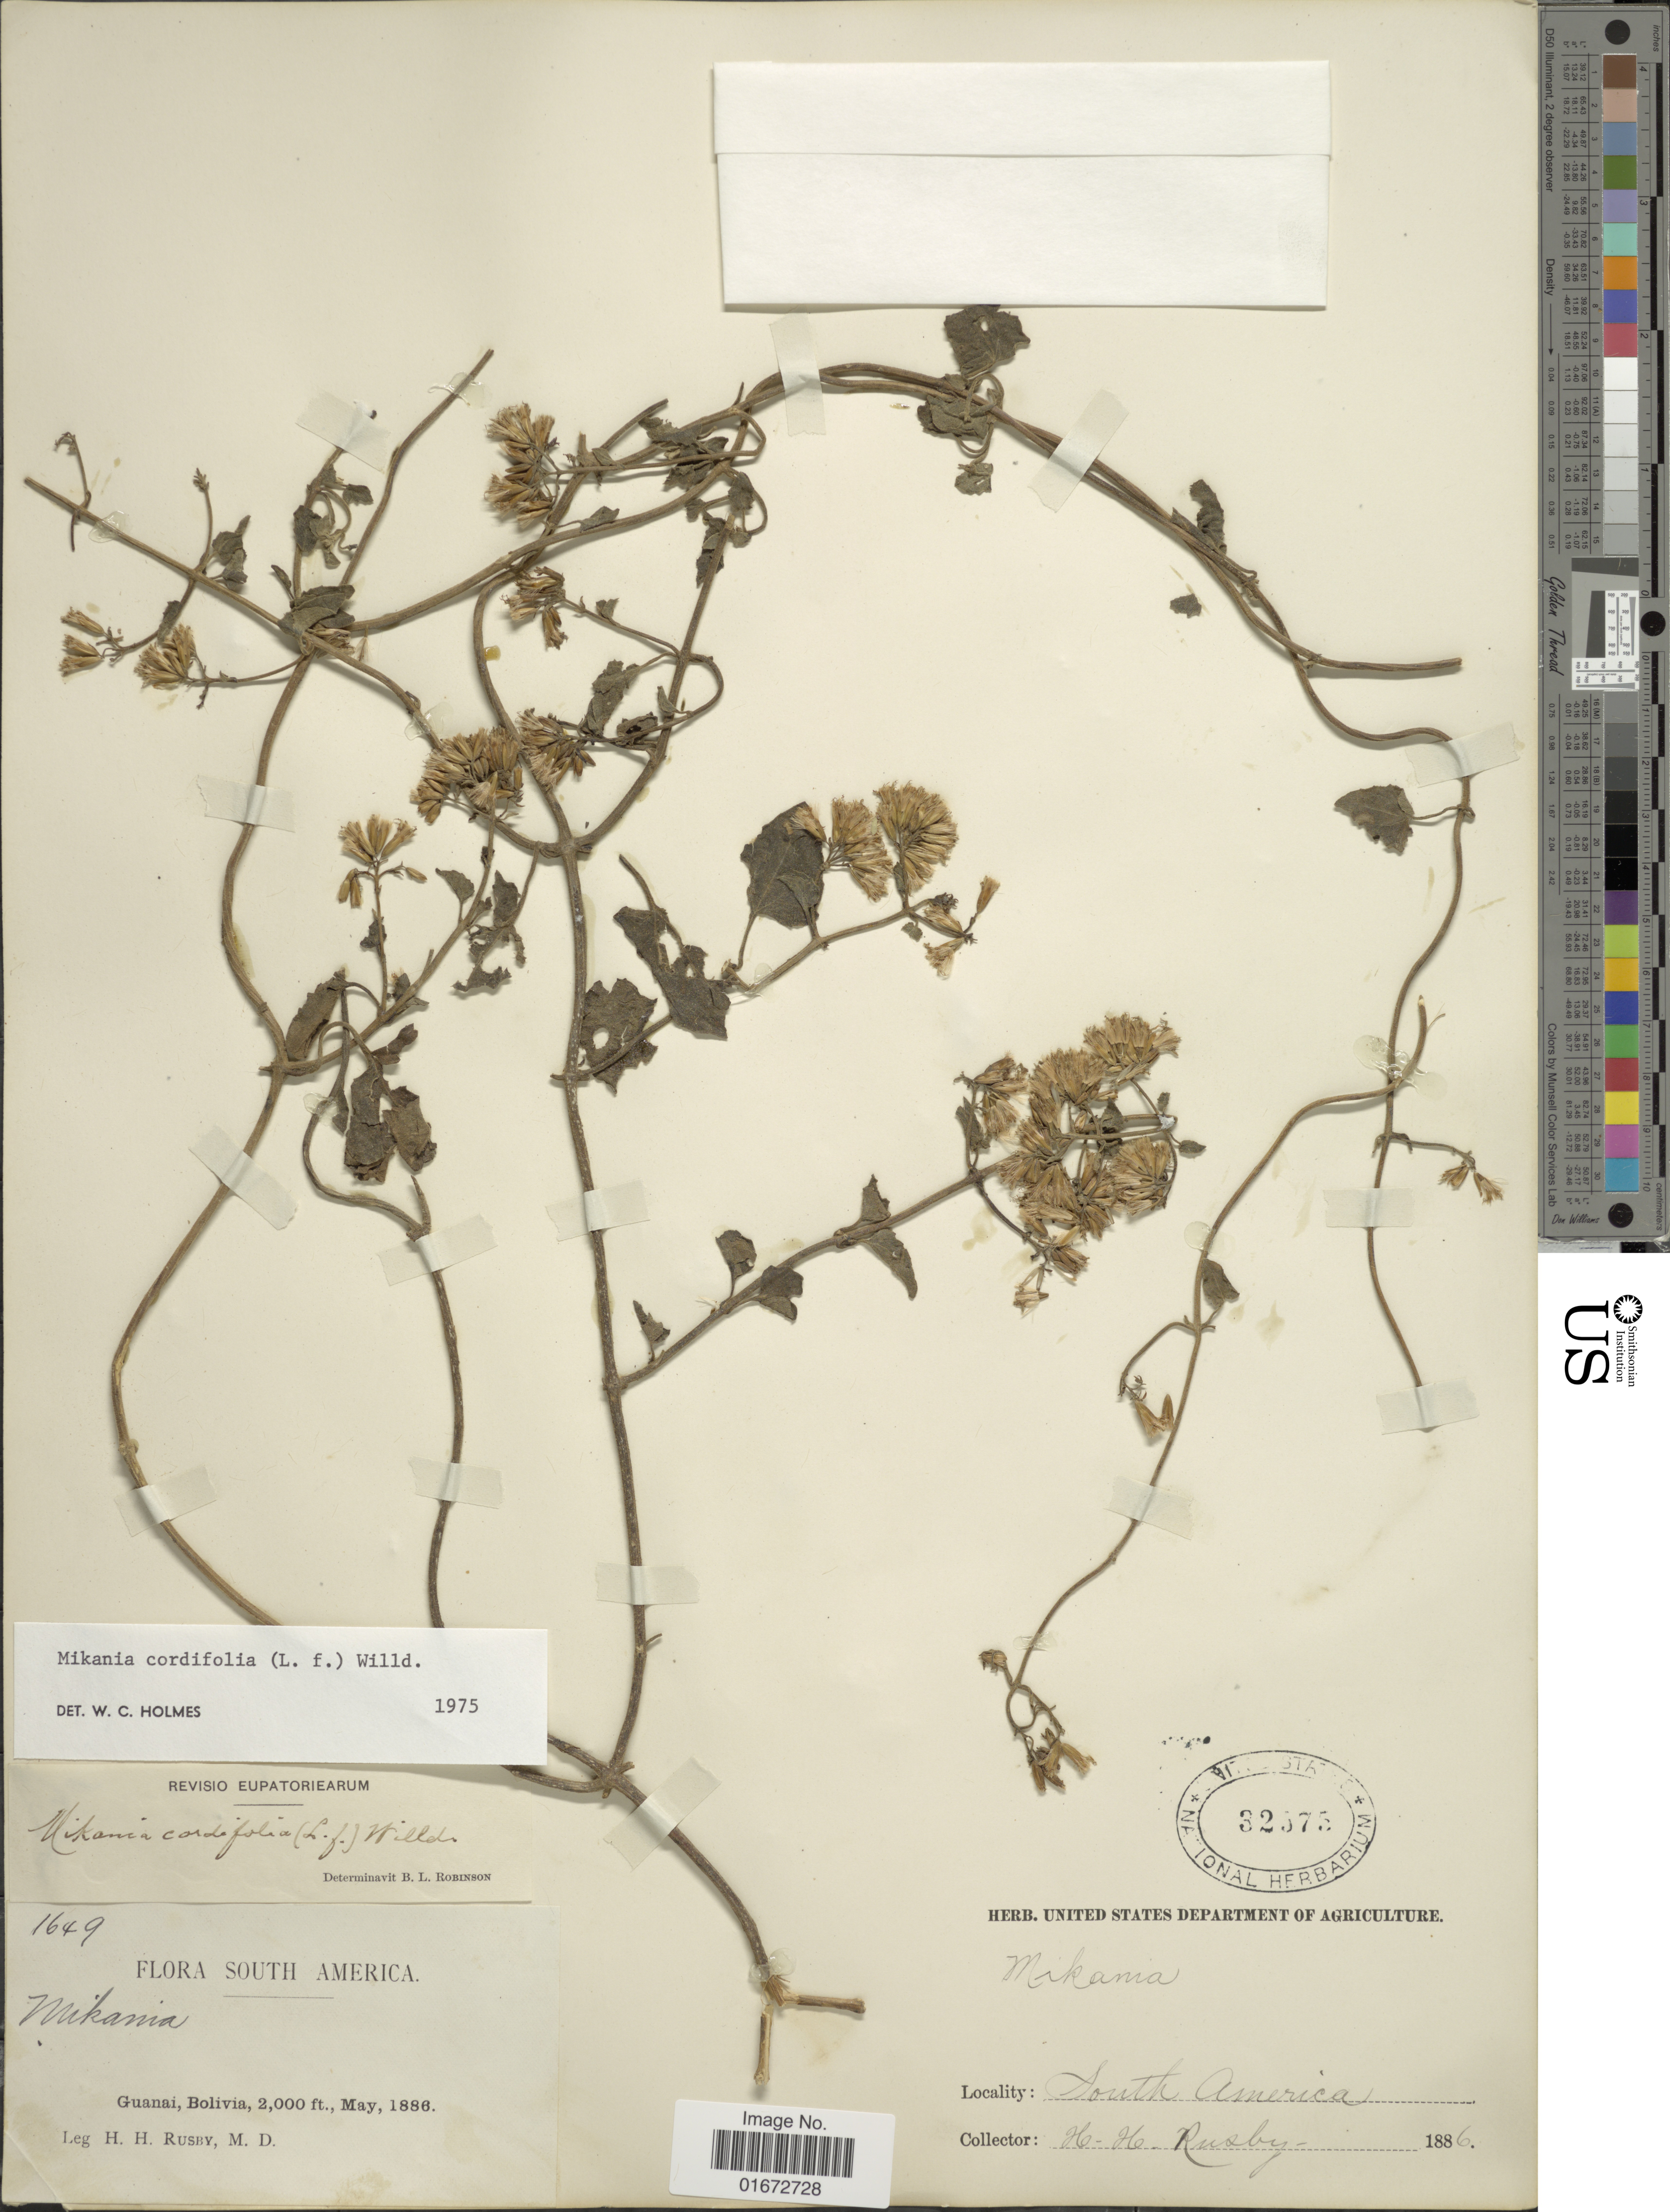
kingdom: Plantae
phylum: Tracheophyta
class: Magnoliopsida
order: Asterales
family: Asteraceae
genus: Mikania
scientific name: Mikania cordifolia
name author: Kunth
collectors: H. H. Rusby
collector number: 1649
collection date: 1886-05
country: Bolivia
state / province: La Páz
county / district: Larecaja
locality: Guanay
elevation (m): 610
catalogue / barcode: US 32375